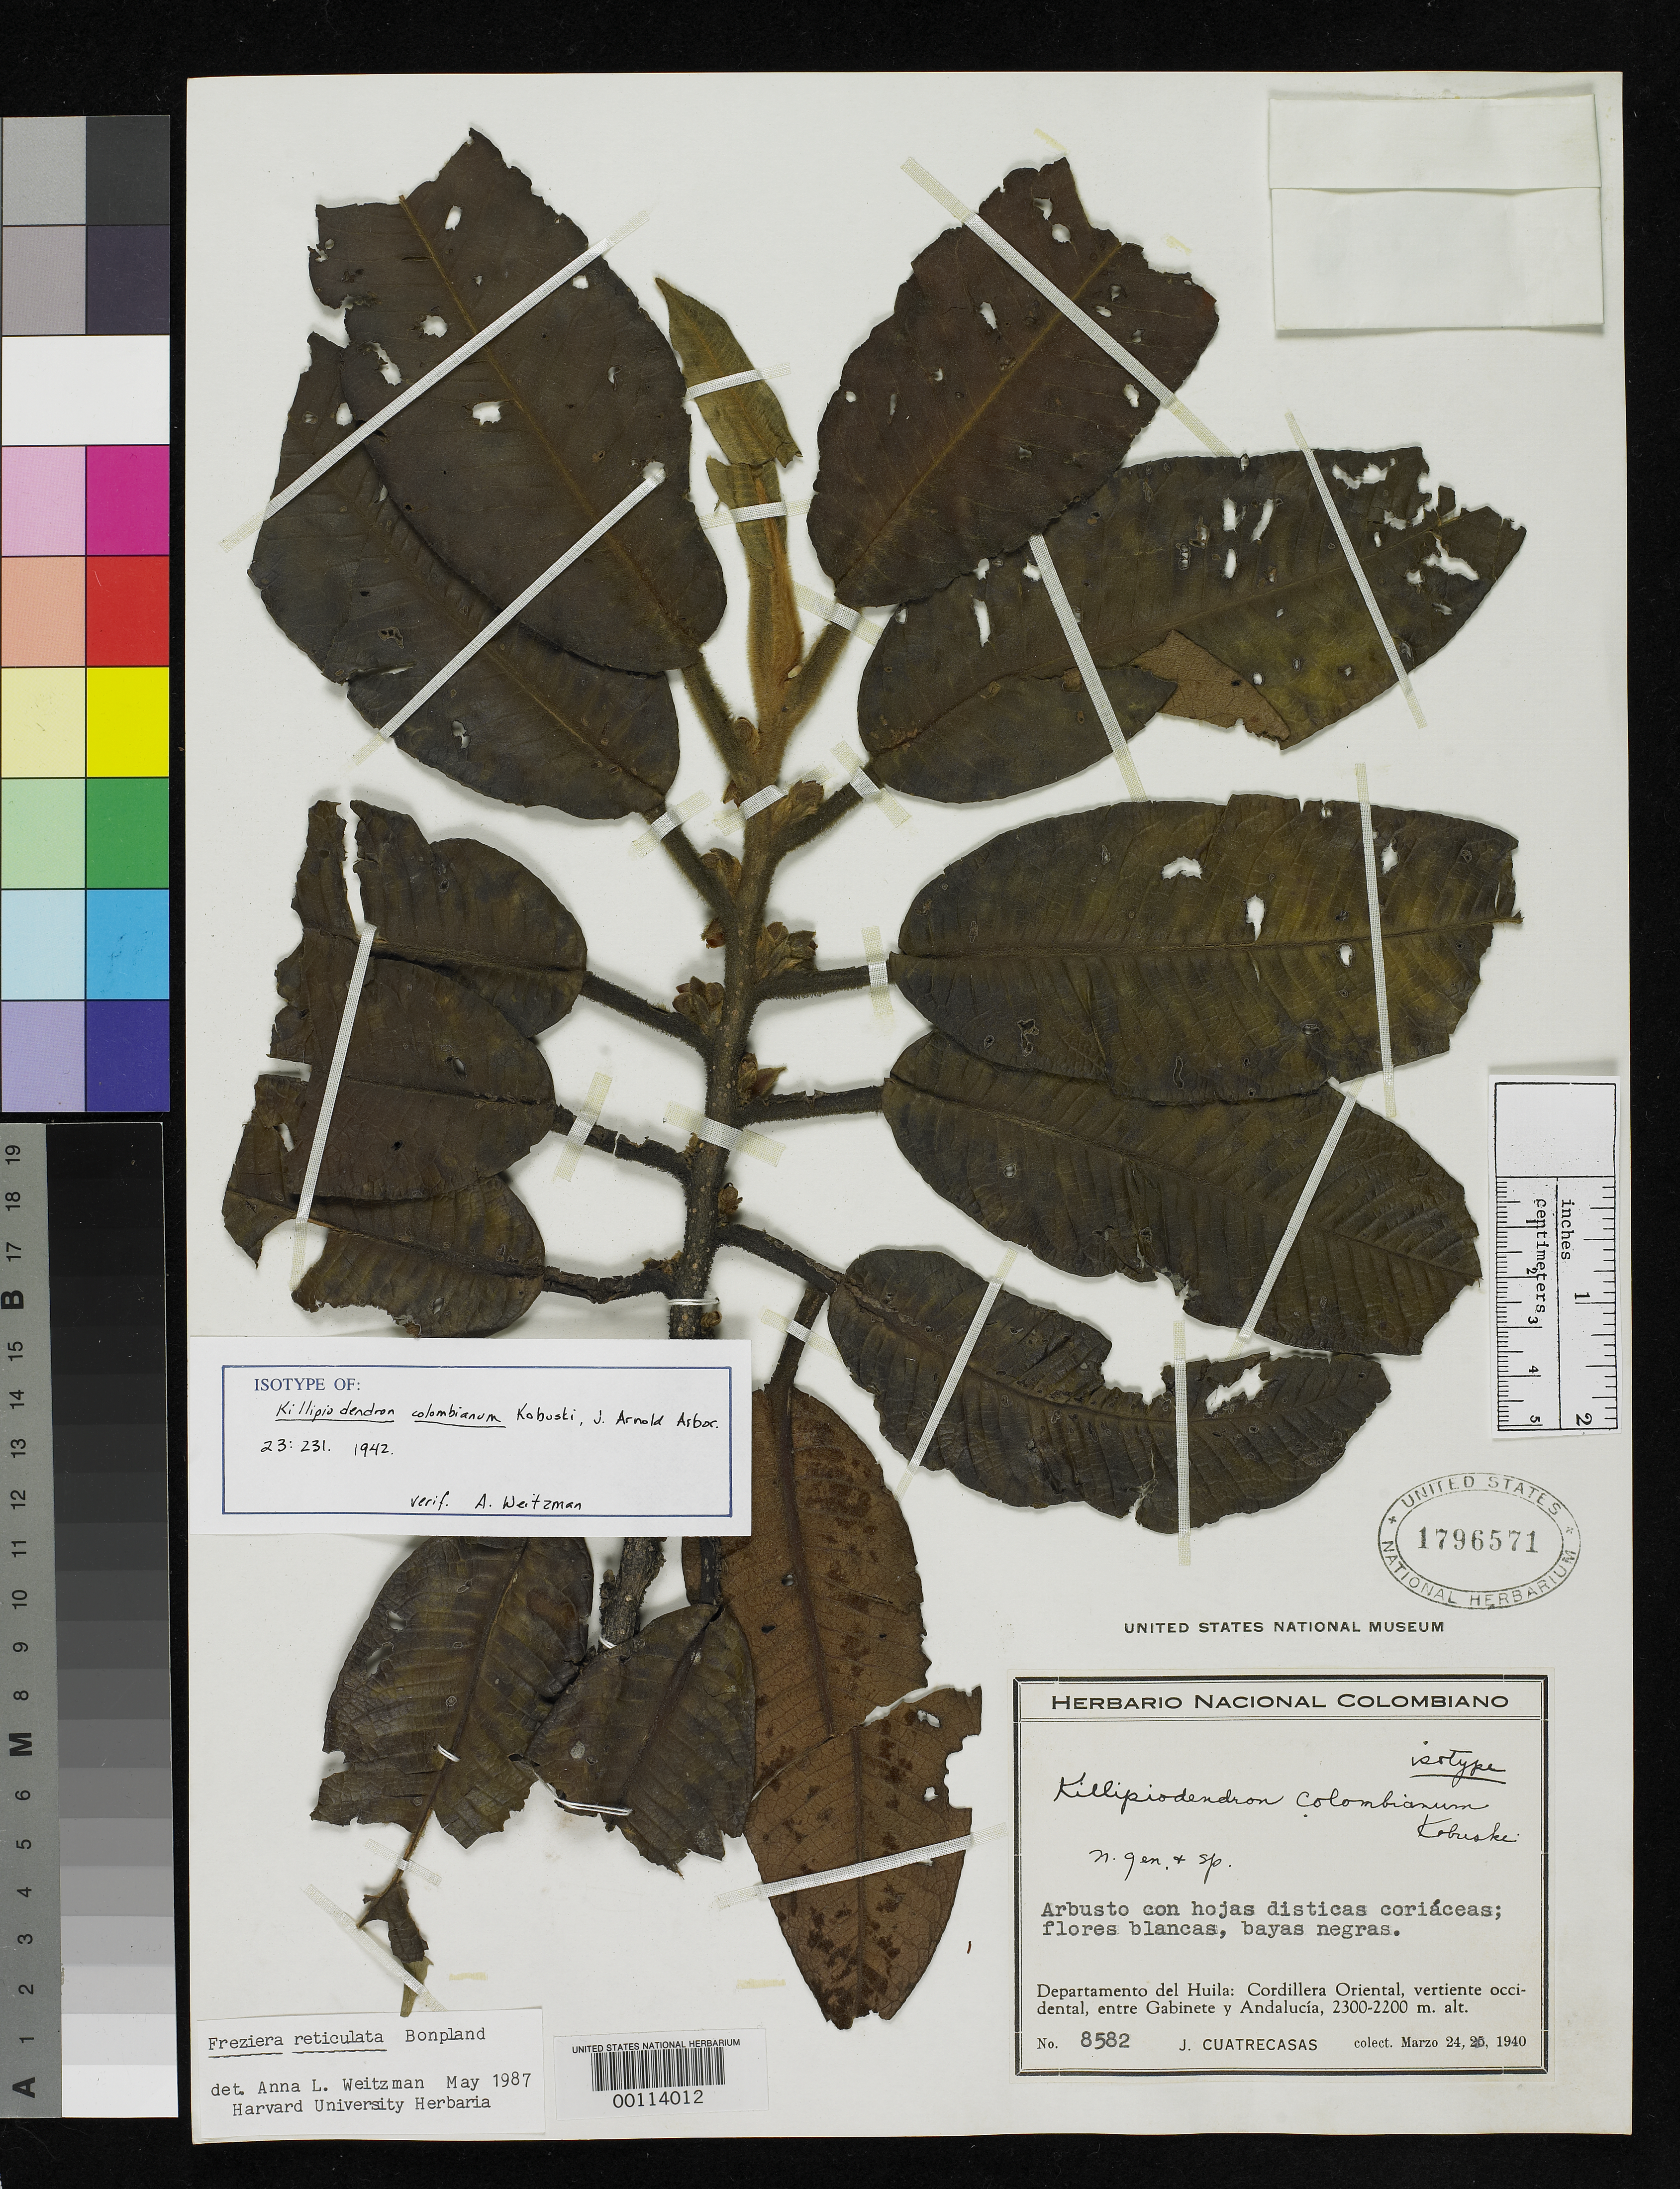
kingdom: Plantae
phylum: Tracheophyta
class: Magnoliopsida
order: Ericales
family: Pentaphylacaceae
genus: Killipiodendron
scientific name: Killipiodendron colombianum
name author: Kobuski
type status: Isotype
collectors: J. Cuatrecasas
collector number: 8582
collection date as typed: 24 Mar 1940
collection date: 1940-03-24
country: Colombia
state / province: Huila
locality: Cordillera Oriental, between Gabinete and Andalucia.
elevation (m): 2200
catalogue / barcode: US 1796571